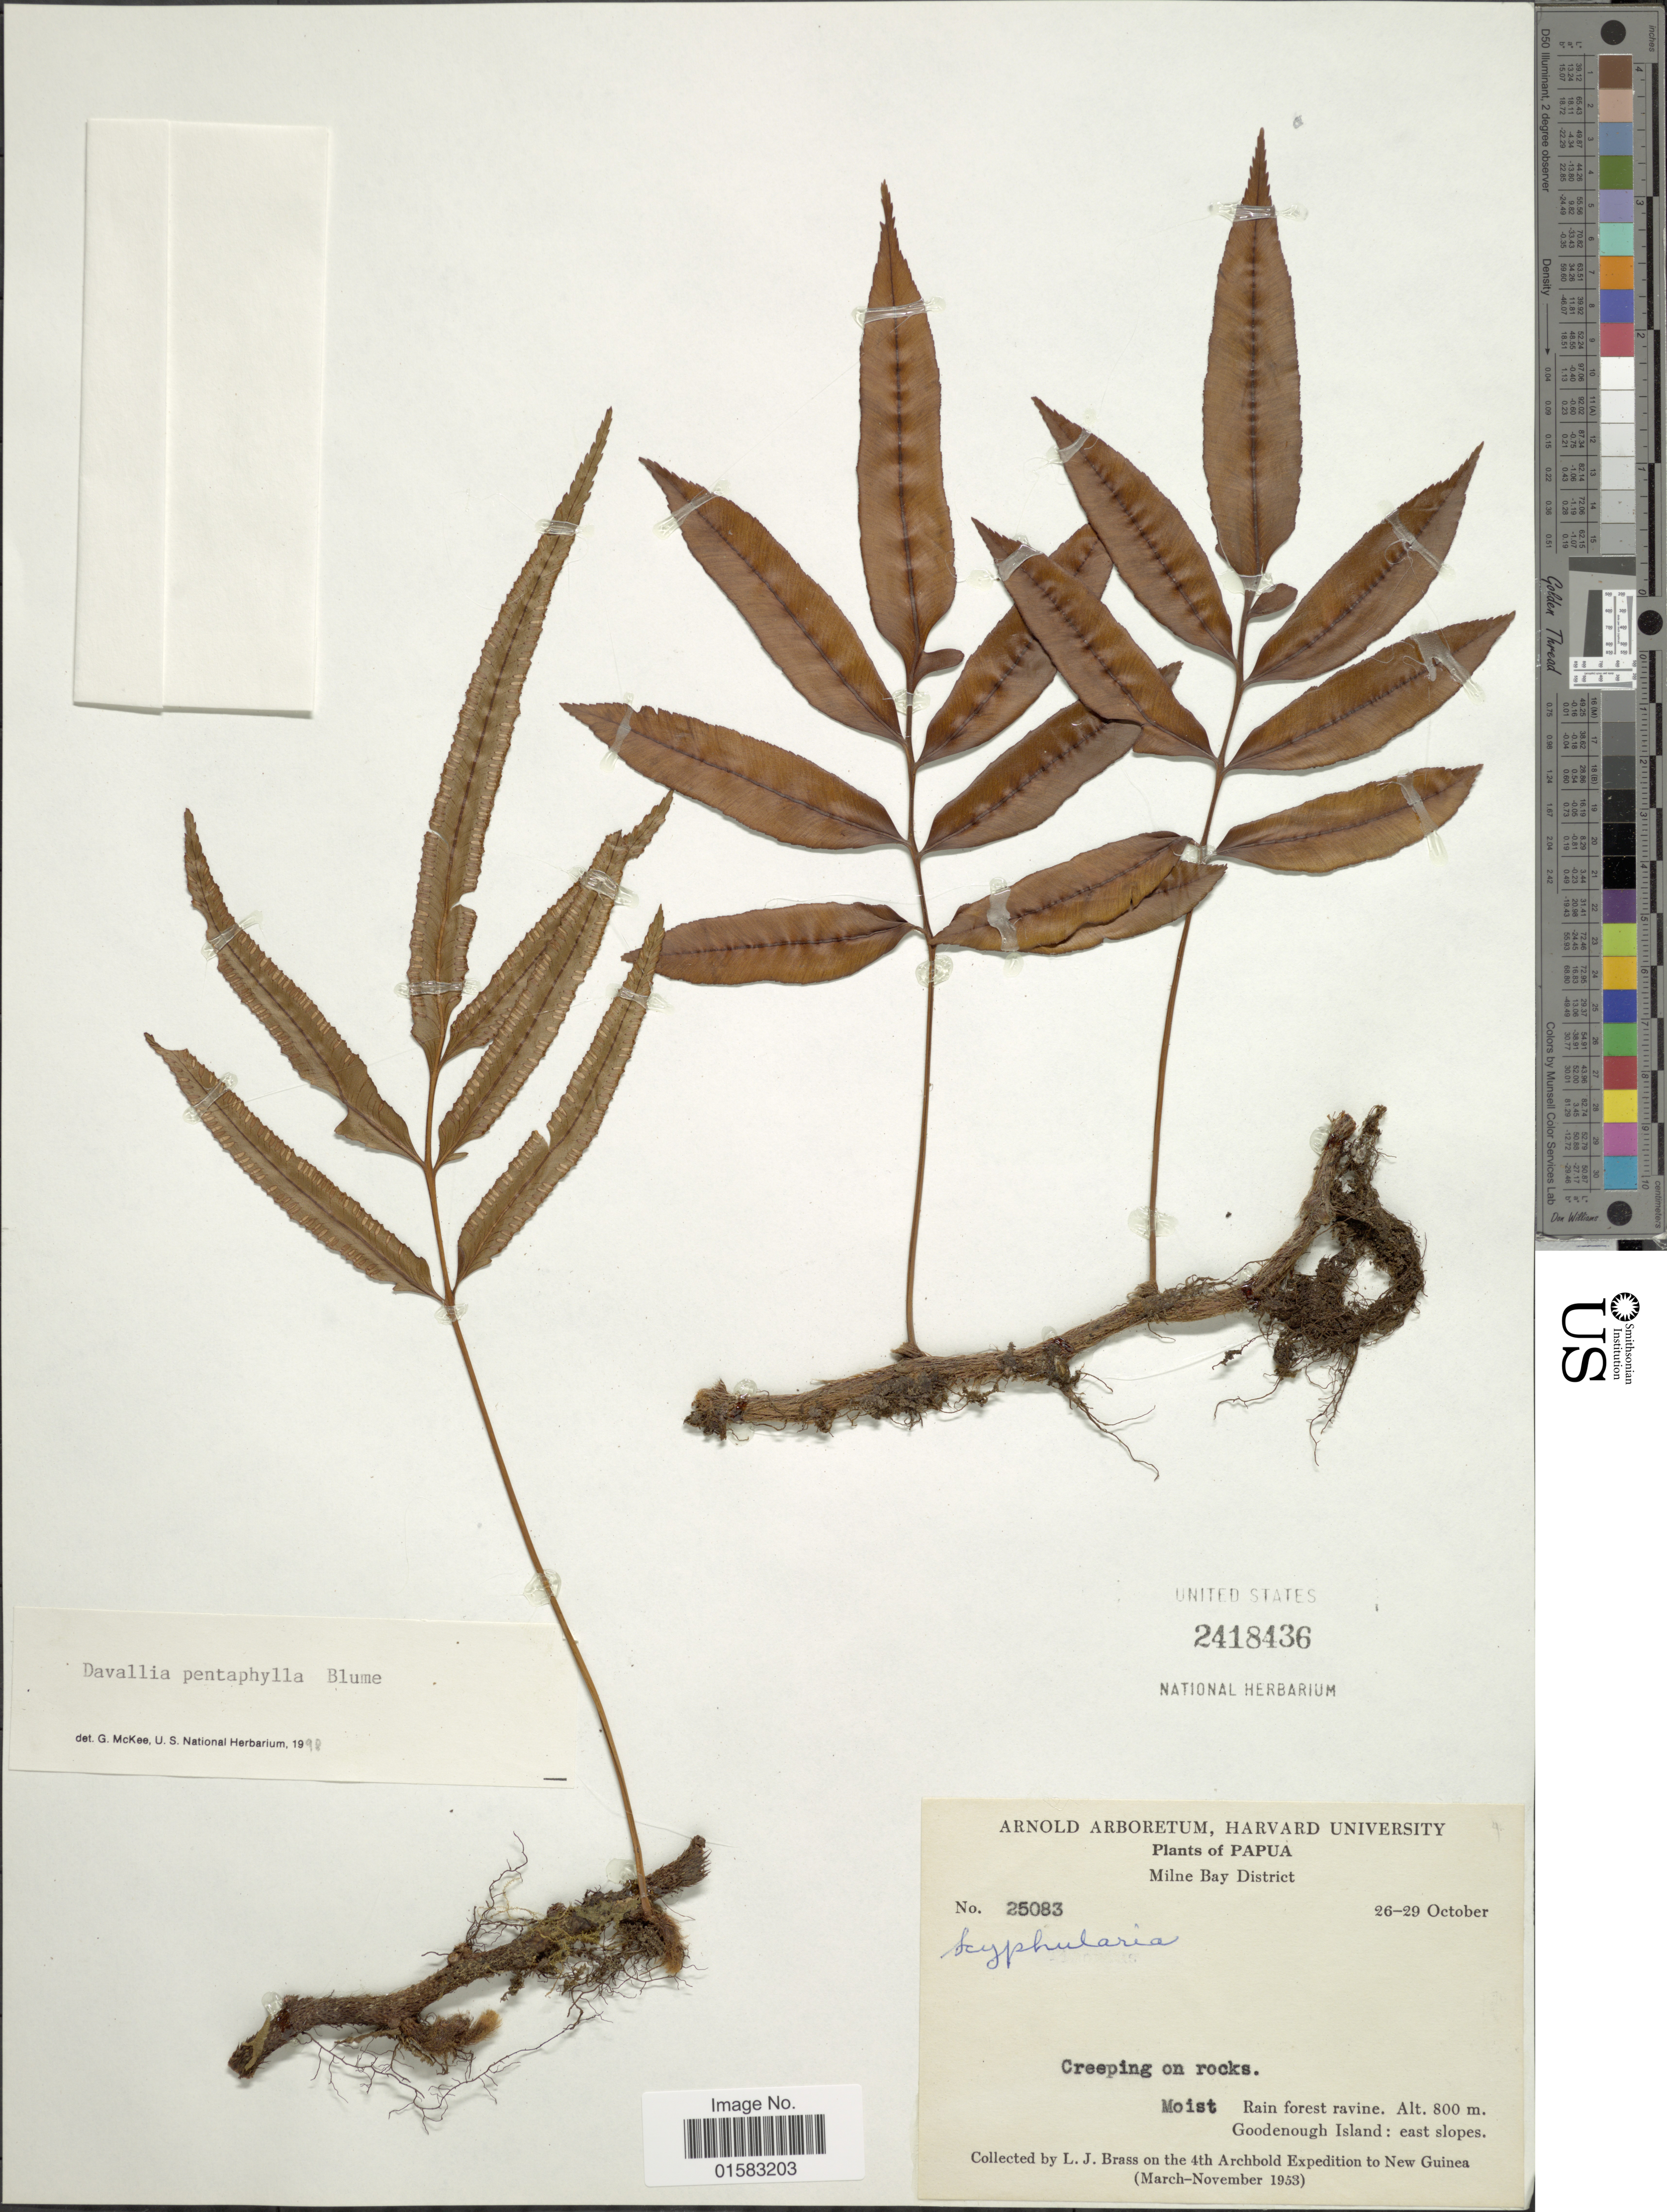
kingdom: Plantae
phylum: Tracheophyta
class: Polypodiopsida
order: Polypodiales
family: Davalliaceae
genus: Davallia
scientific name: Davallia pentaphylla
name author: Blume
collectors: L. J. Brass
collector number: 25083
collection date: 1953-10-26/1953-10-29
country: Papua New Guinea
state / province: Milne Bay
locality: Goodenhough Island: East slopes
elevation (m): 800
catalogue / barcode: US 2418436